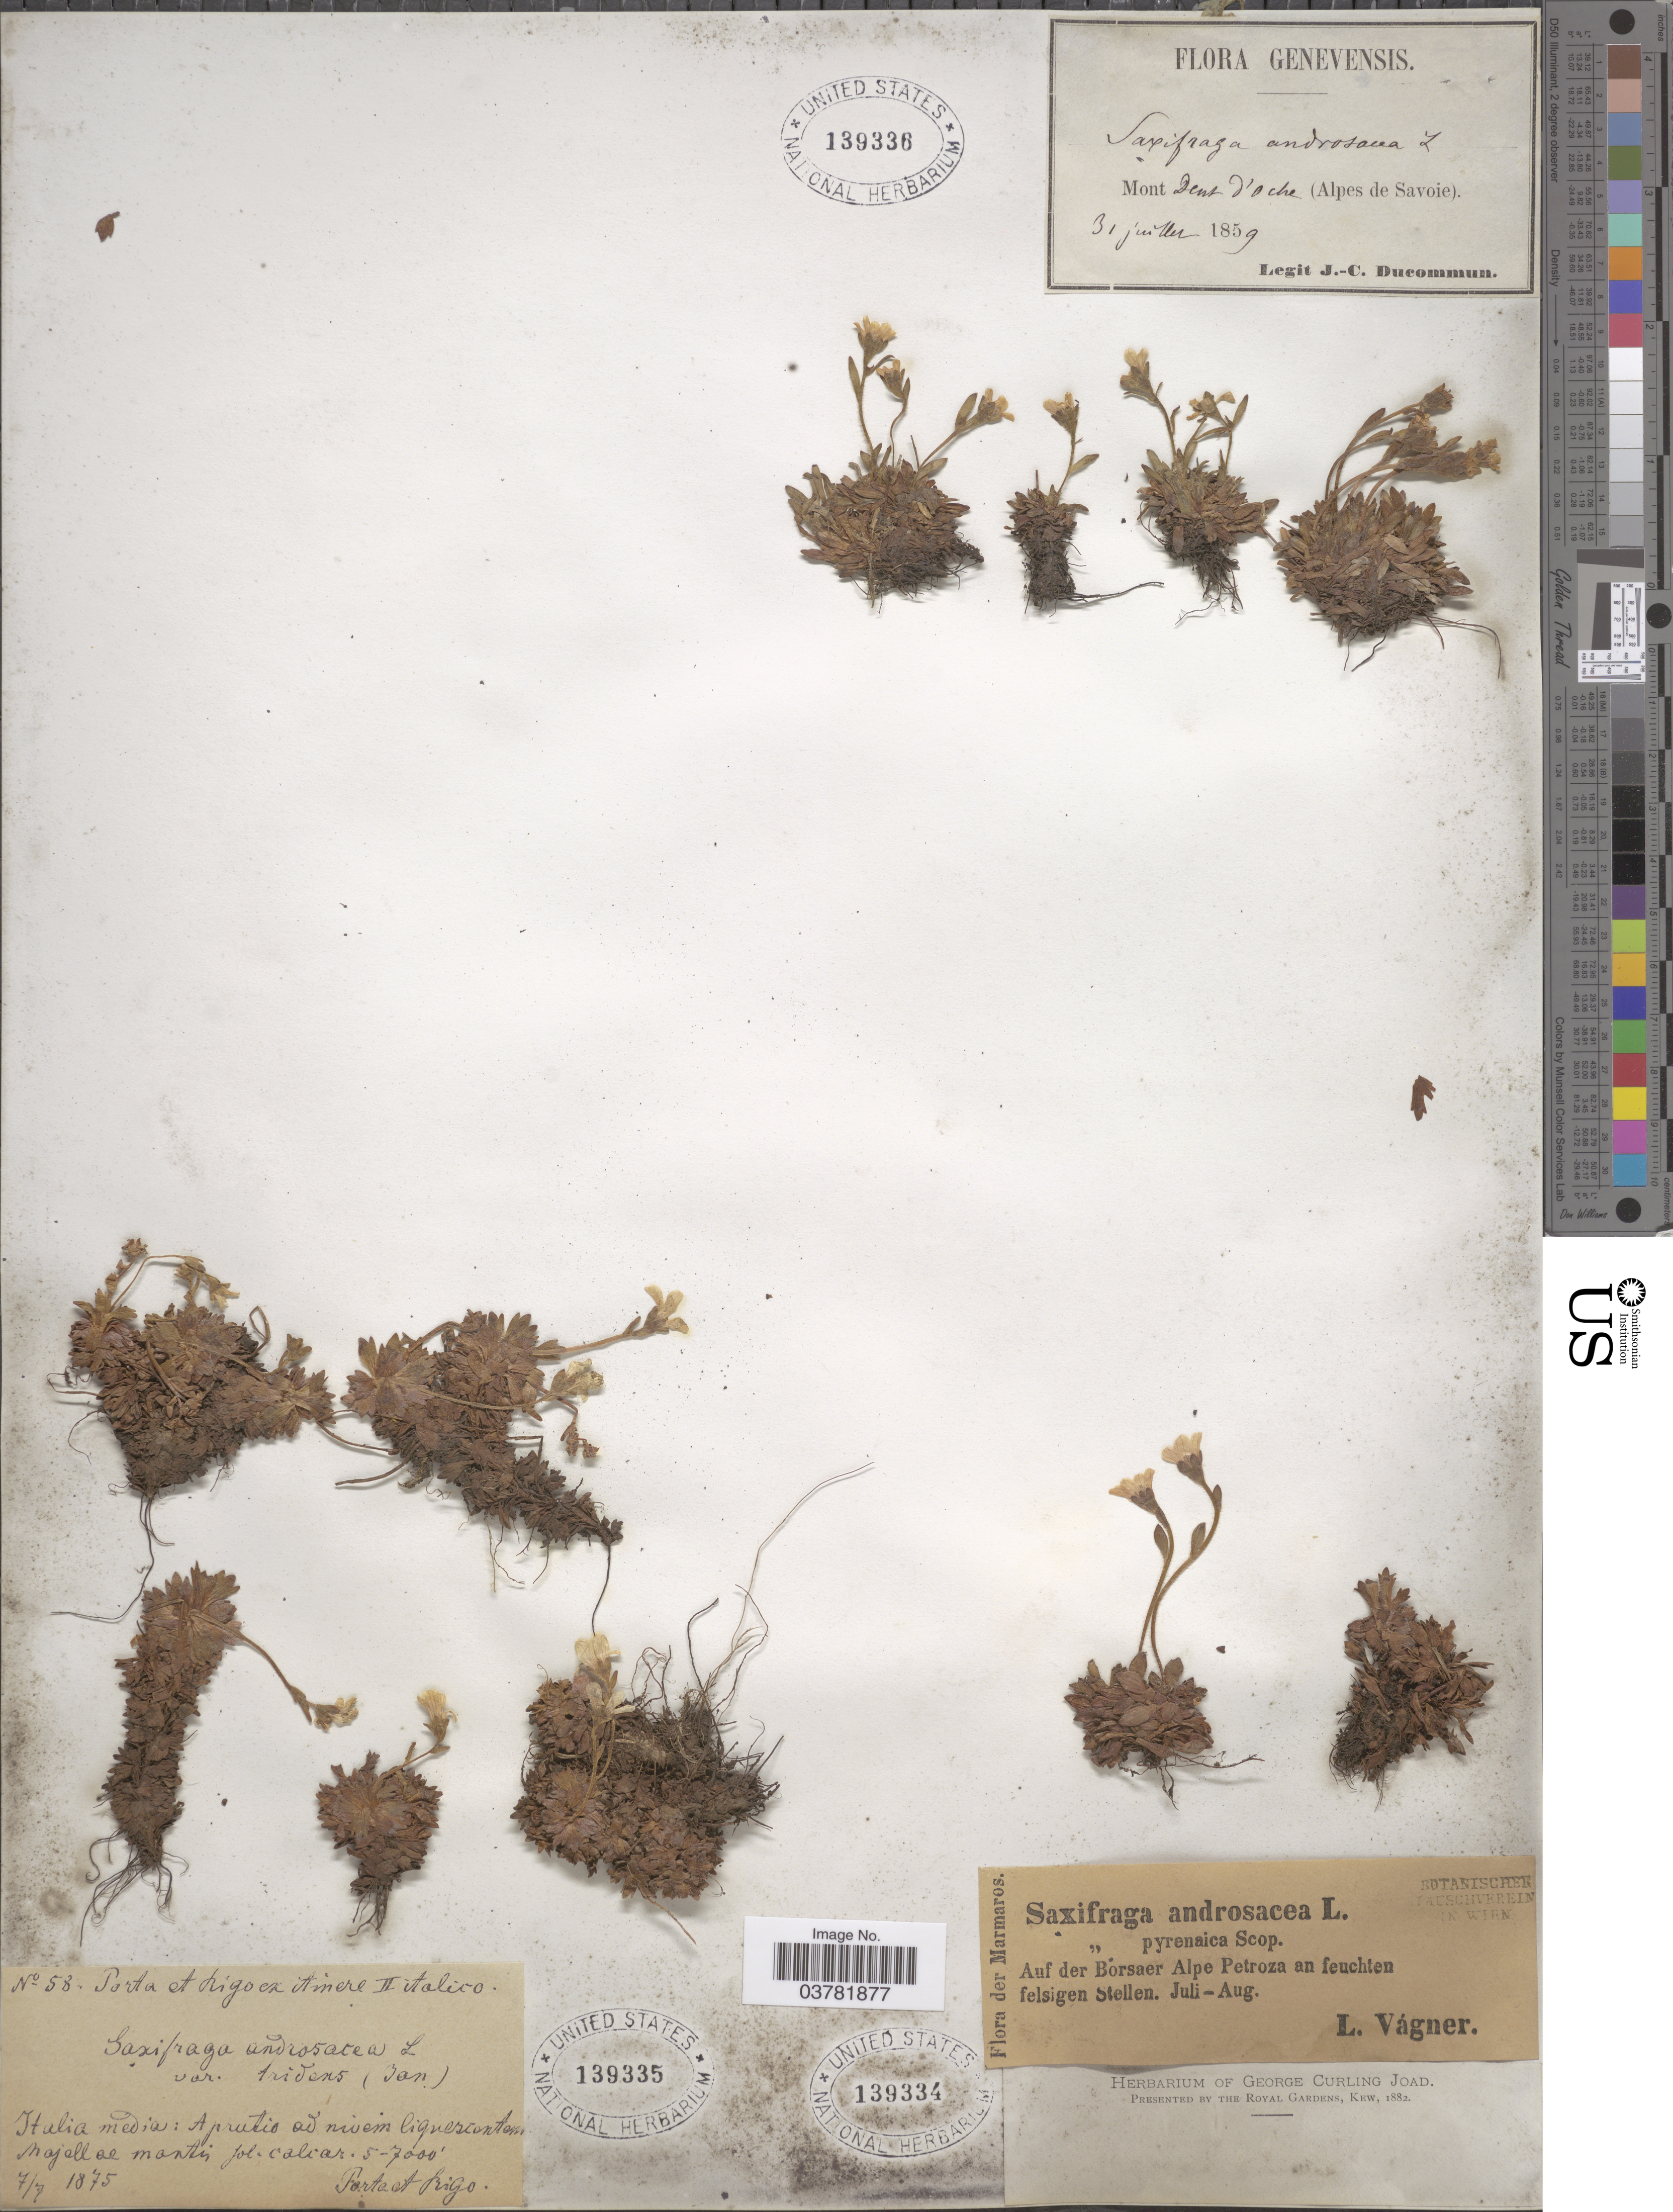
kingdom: Plantae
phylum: Tracheophyta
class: Magnoliopsida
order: Saxifragales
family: Saxifragaceae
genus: Saxifraga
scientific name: Saxifraga androsacea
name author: L.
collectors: -- Porta & -- Rigo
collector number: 58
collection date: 1875-07-07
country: Italy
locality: Italia media: Aprutio ad nivem liwuerscontem [interpreted] majellae montis.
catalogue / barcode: US 139335-2